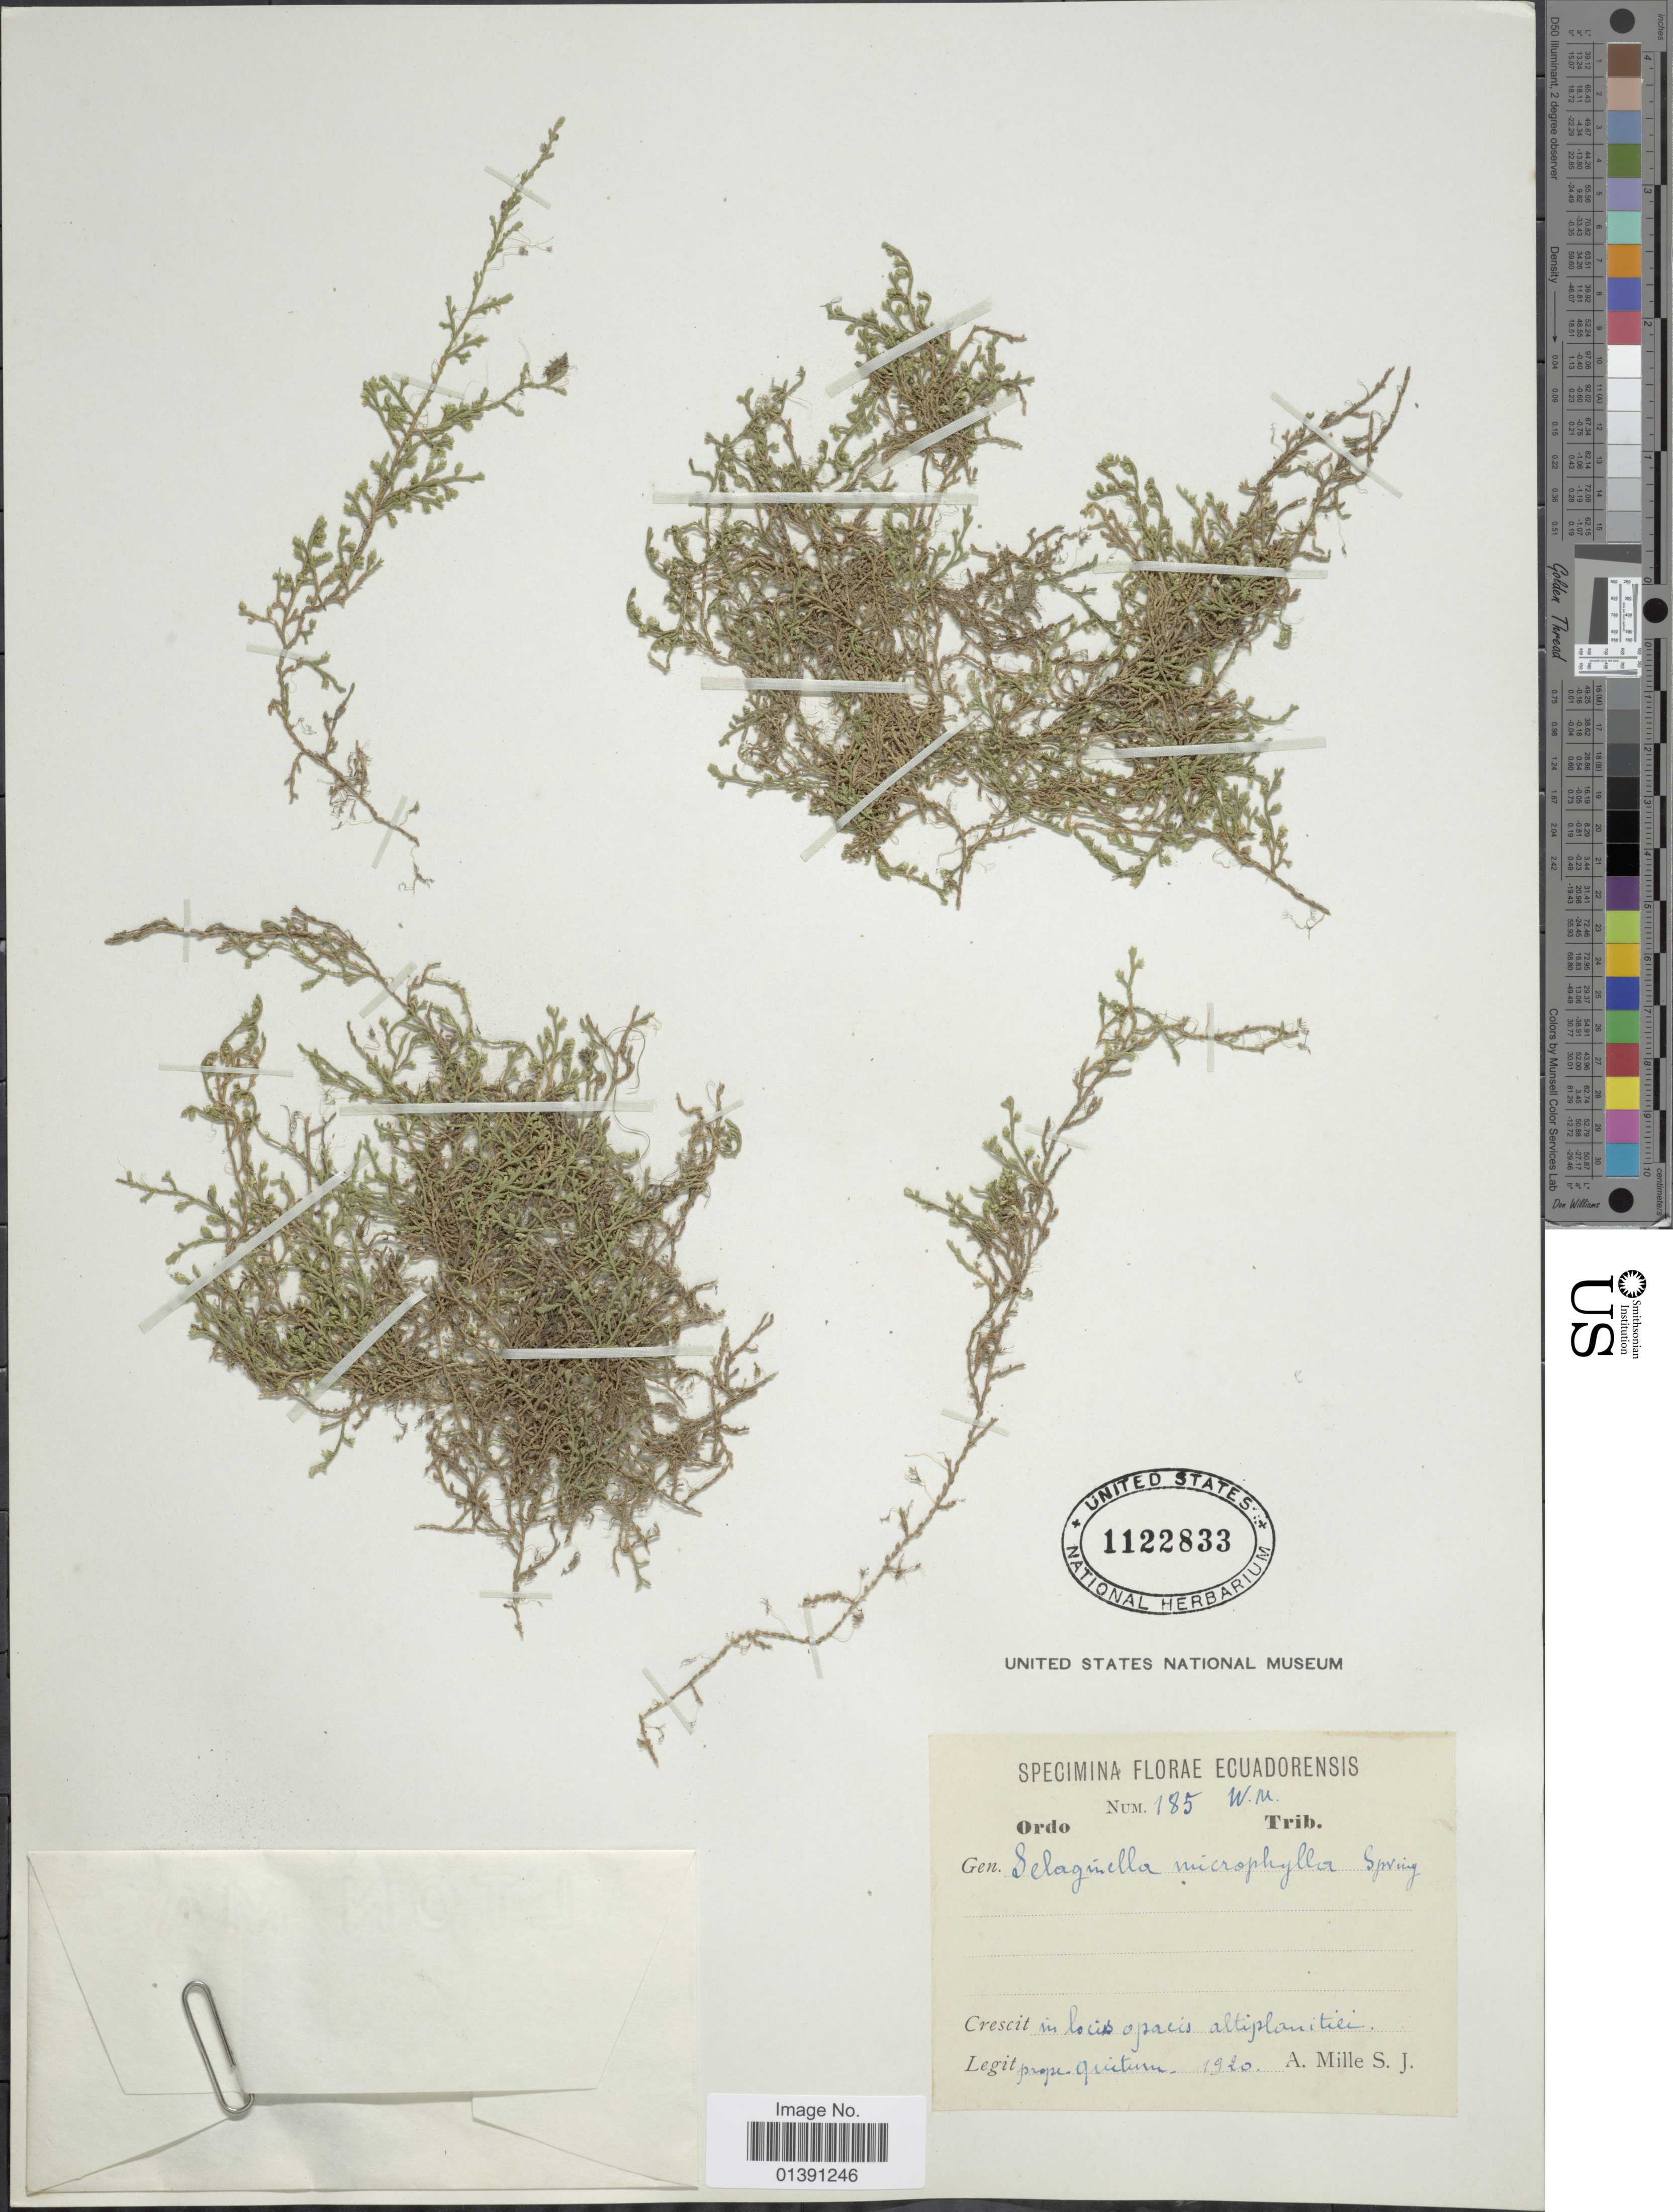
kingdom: Plantae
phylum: Tracheophyta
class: Lycopodiopsida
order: Selaginellales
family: Selaginellaceae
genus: Selaginella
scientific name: Selaginella microphylla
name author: (Kunth) Spring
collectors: A. Mille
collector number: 185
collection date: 1920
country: Ecuador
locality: In locis opacis altiplanitiei prope Quitum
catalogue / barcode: US 1122833